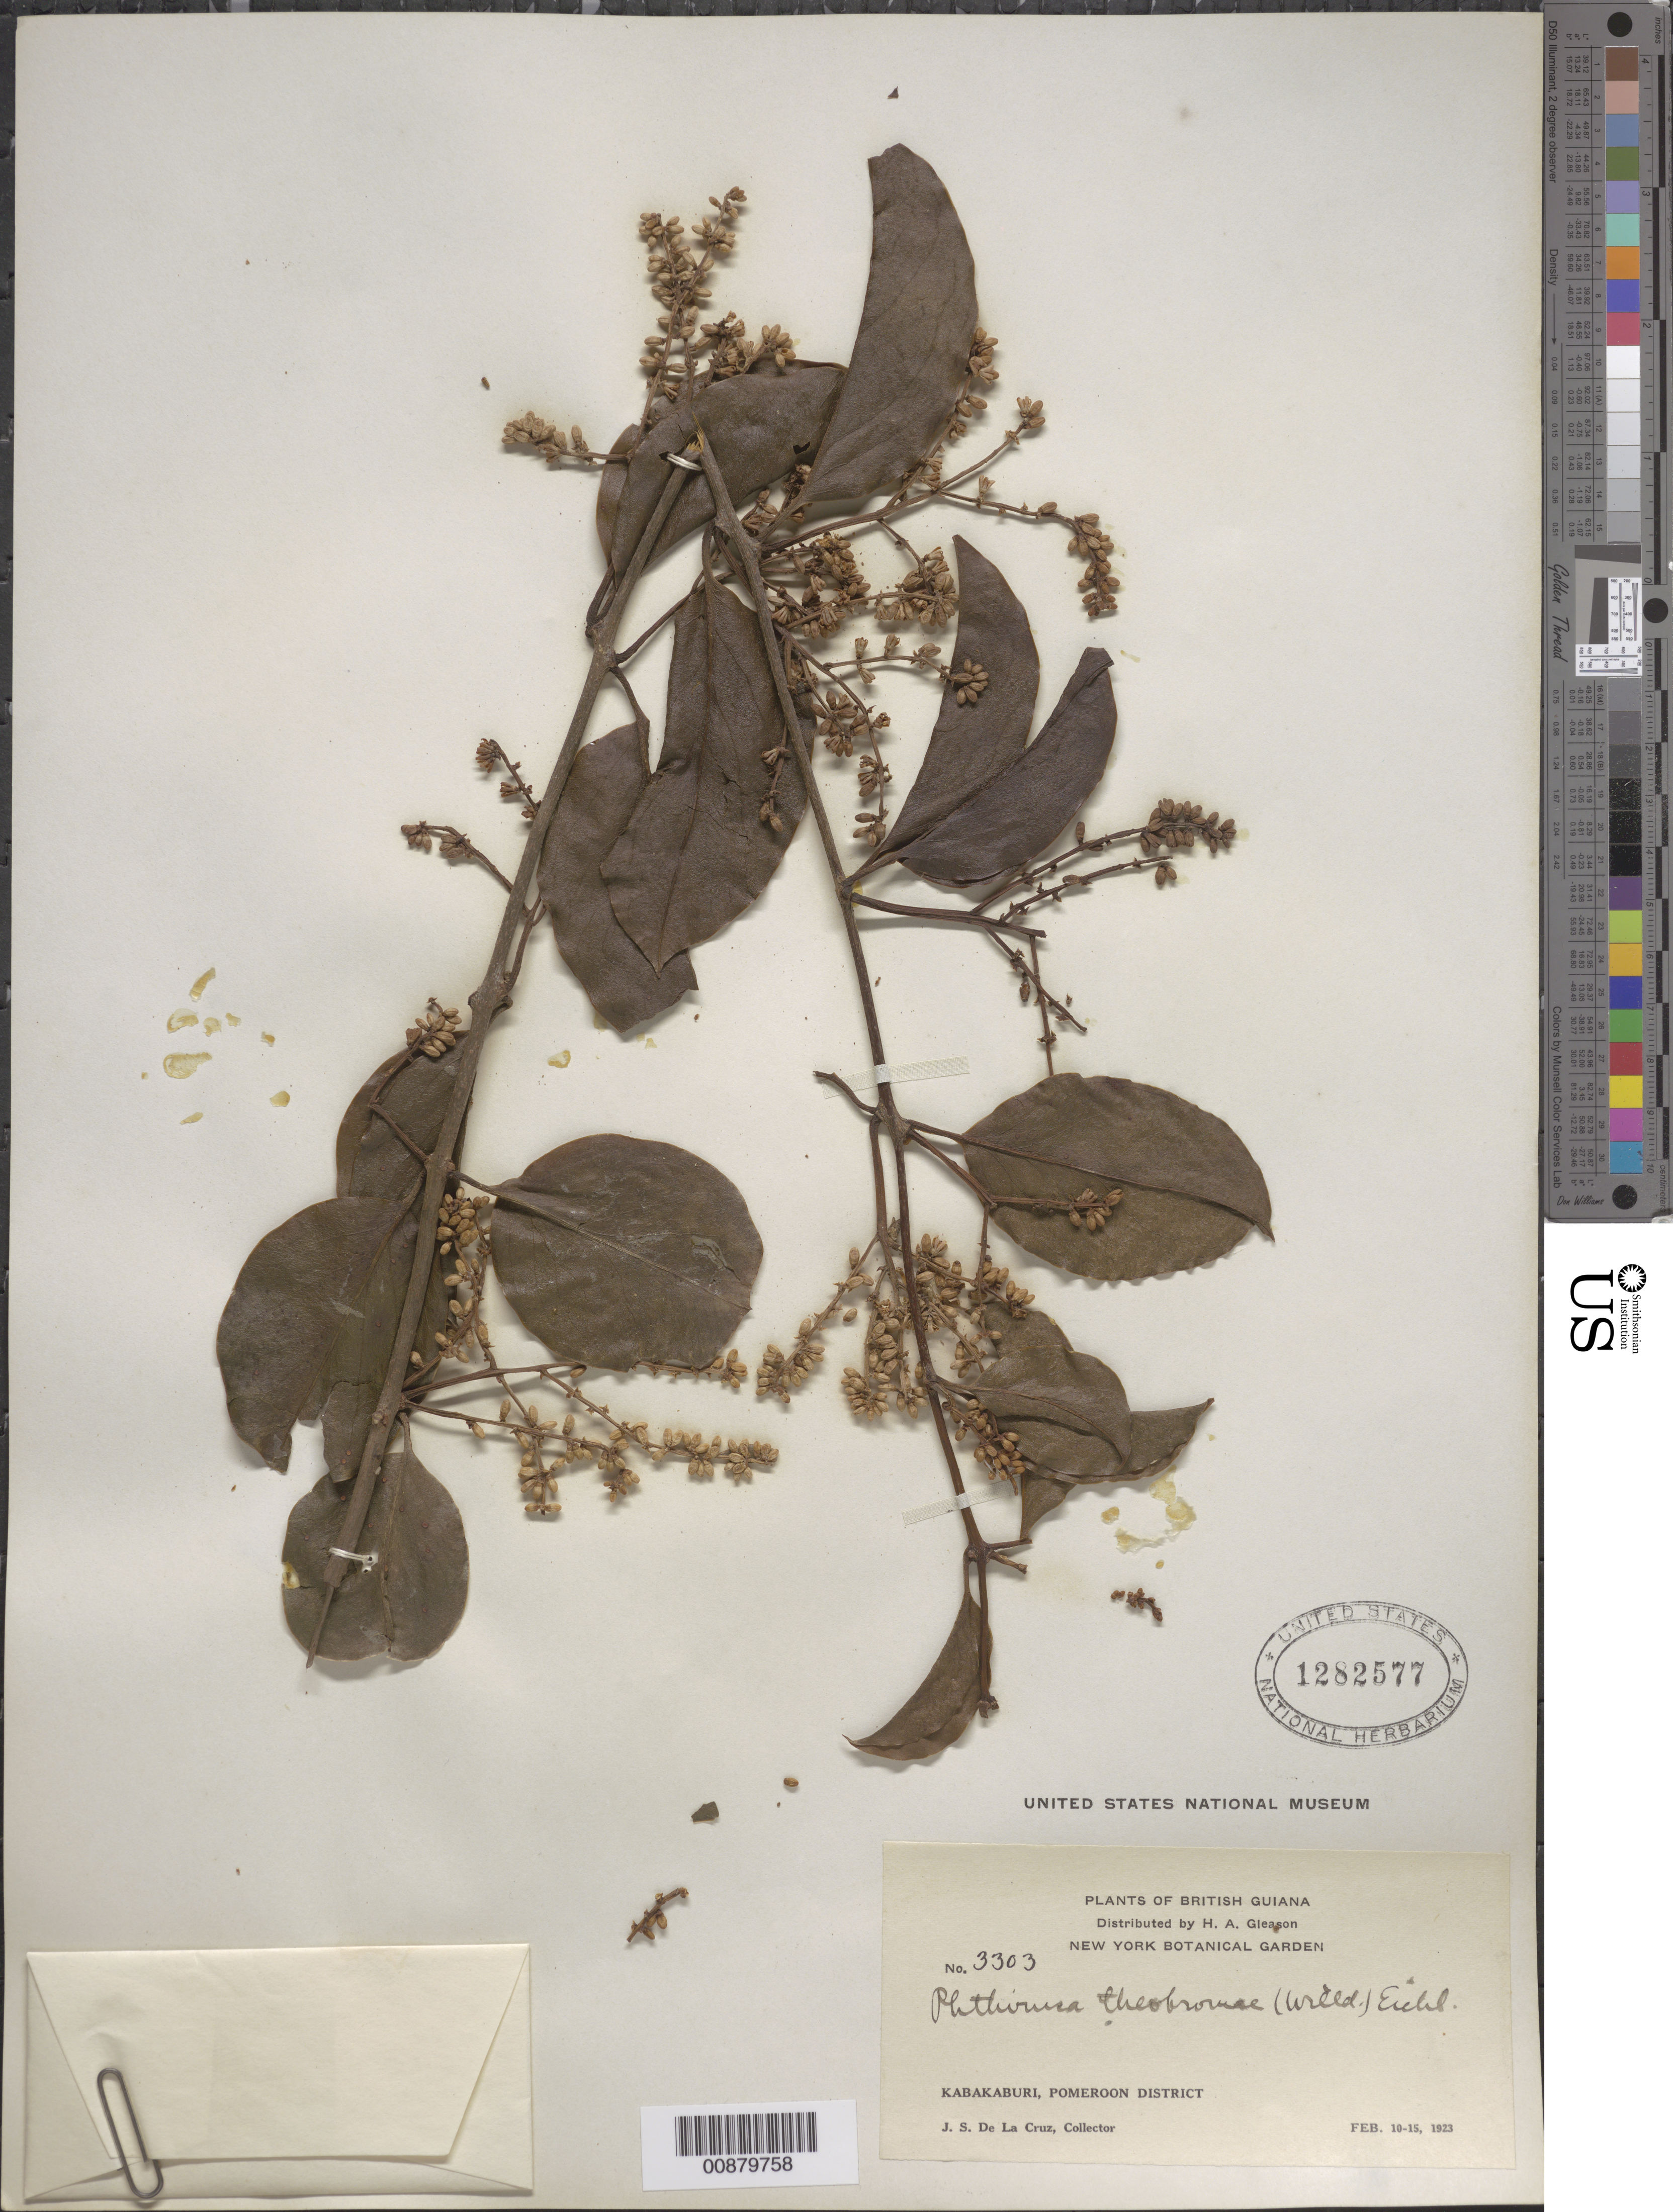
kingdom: Plantae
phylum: Tracheophyta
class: Magnoliopsida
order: Santalales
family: Loranthaceae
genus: Phthirusa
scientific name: Phthirusa stelis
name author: (L.) Kuijt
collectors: J. S. de la Cruz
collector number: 3303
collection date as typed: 10-Feb-23 to 15-Feb-23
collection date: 1923-02-10/1923-02-15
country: Guyana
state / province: Pomeroon-Supenaam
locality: Kabakaburi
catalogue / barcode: US 1282577